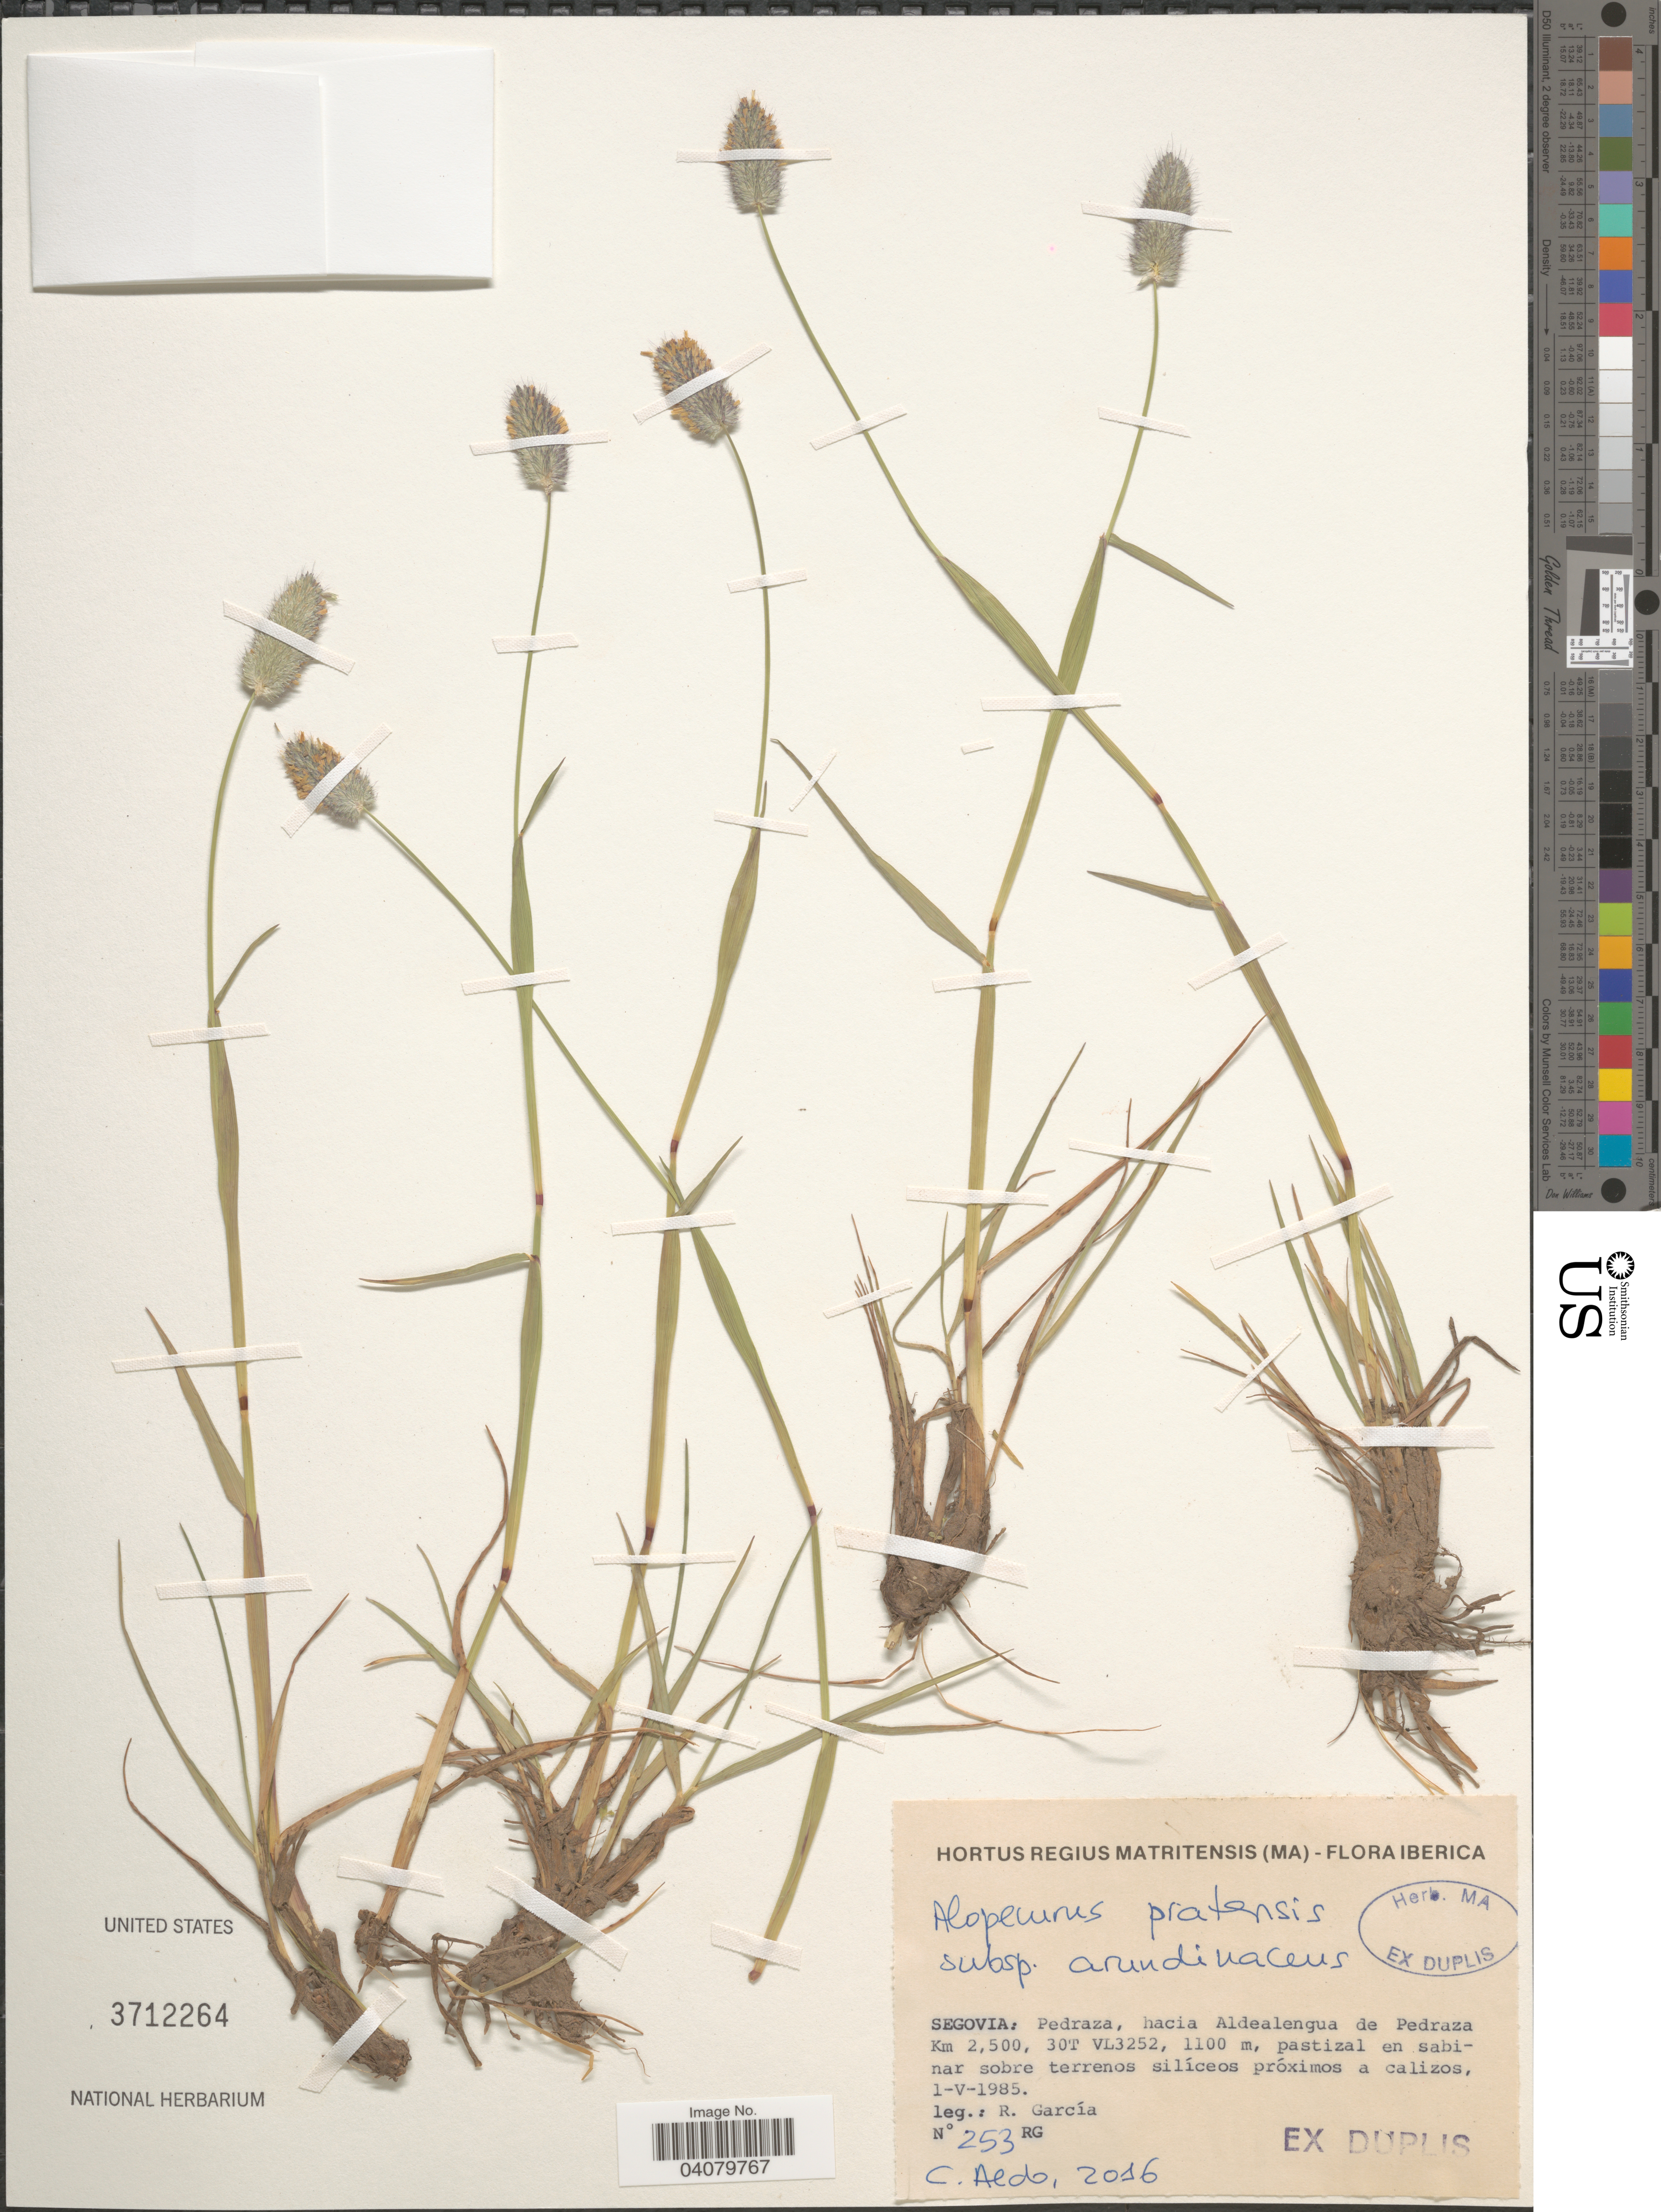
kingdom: Plantae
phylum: Tracheophyta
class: Liliopsida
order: Poales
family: Poaceae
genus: Alopecurus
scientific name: Alopecurus pratensis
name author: L.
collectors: R. García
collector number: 253RG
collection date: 1985-05-01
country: Spain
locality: Iberica. Segovia: Pedraza, hacia Aldealengua de Pedraza Km 2,500, 30T VL3252.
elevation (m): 1100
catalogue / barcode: US 3712264